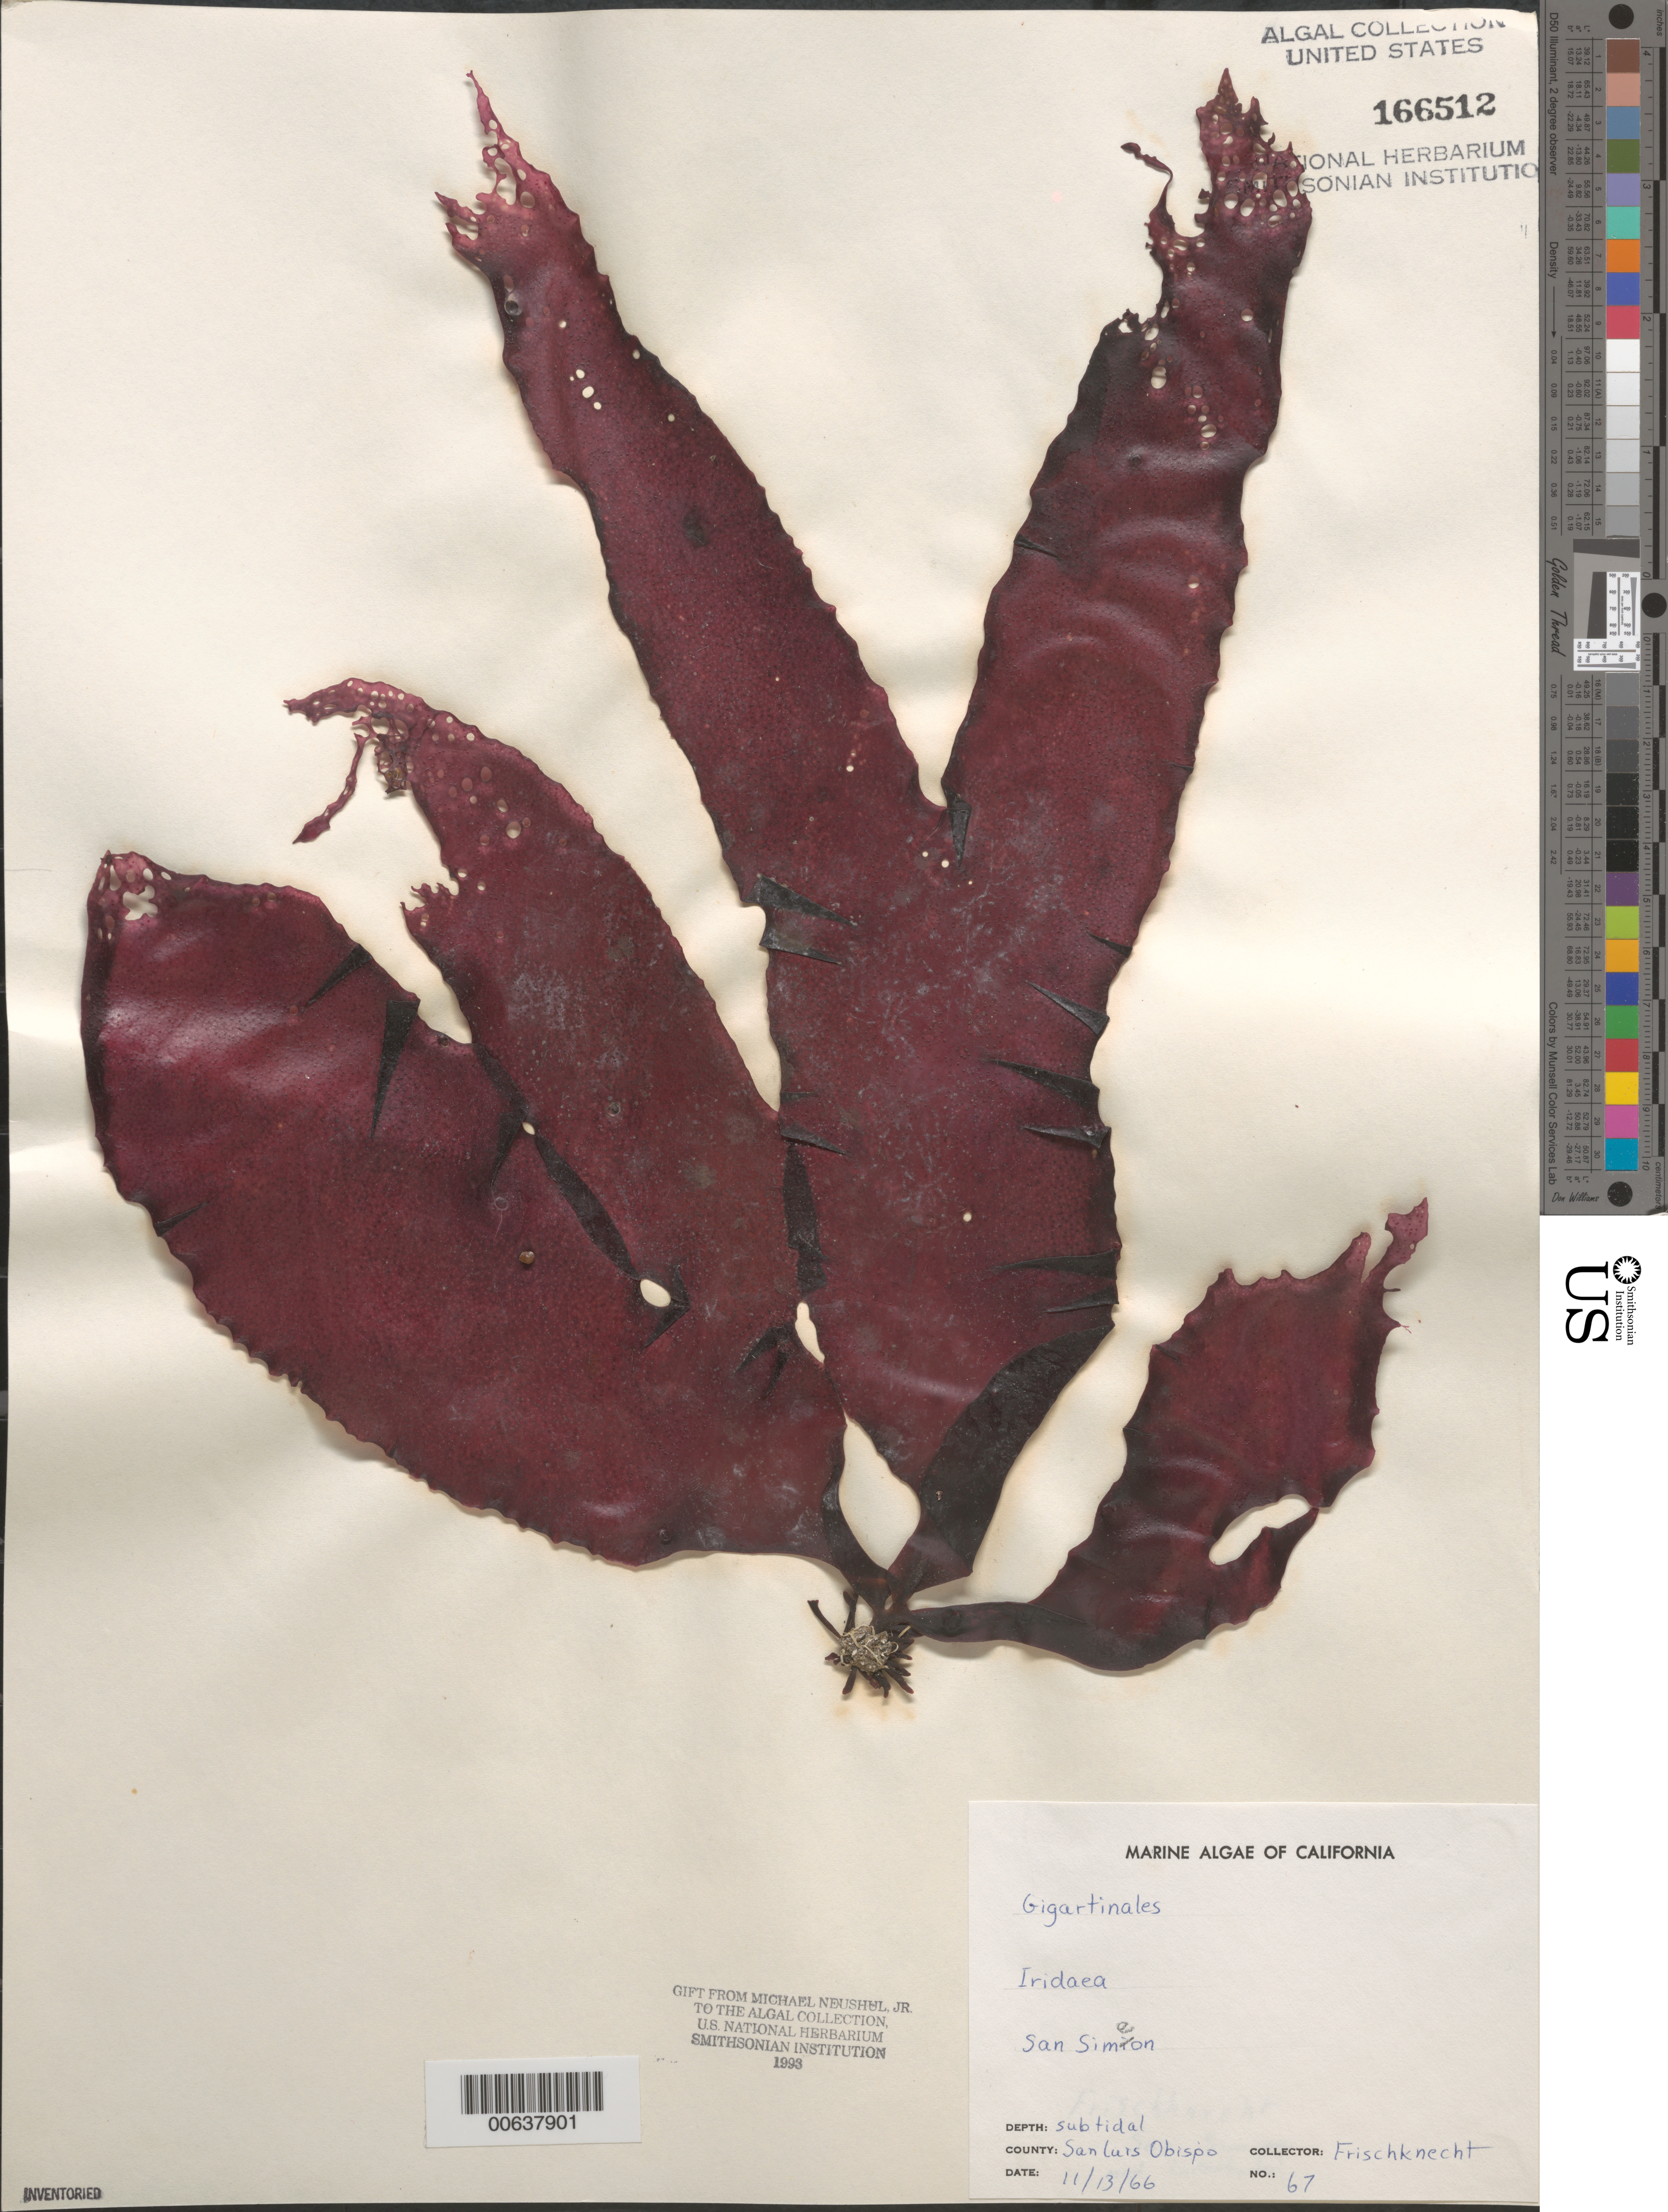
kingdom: Plantae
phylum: Rhodophyta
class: Florideophyceae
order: Gigartinales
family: Gigartinaceae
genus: Iridaea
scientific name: Iridaea sp.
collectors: -. Frischknecht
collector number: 67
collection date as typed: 13 Nov 1966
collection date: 1966-11-13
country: United States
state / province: California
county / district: San Luis Obispo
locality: San Simeon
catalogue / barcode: US 166512